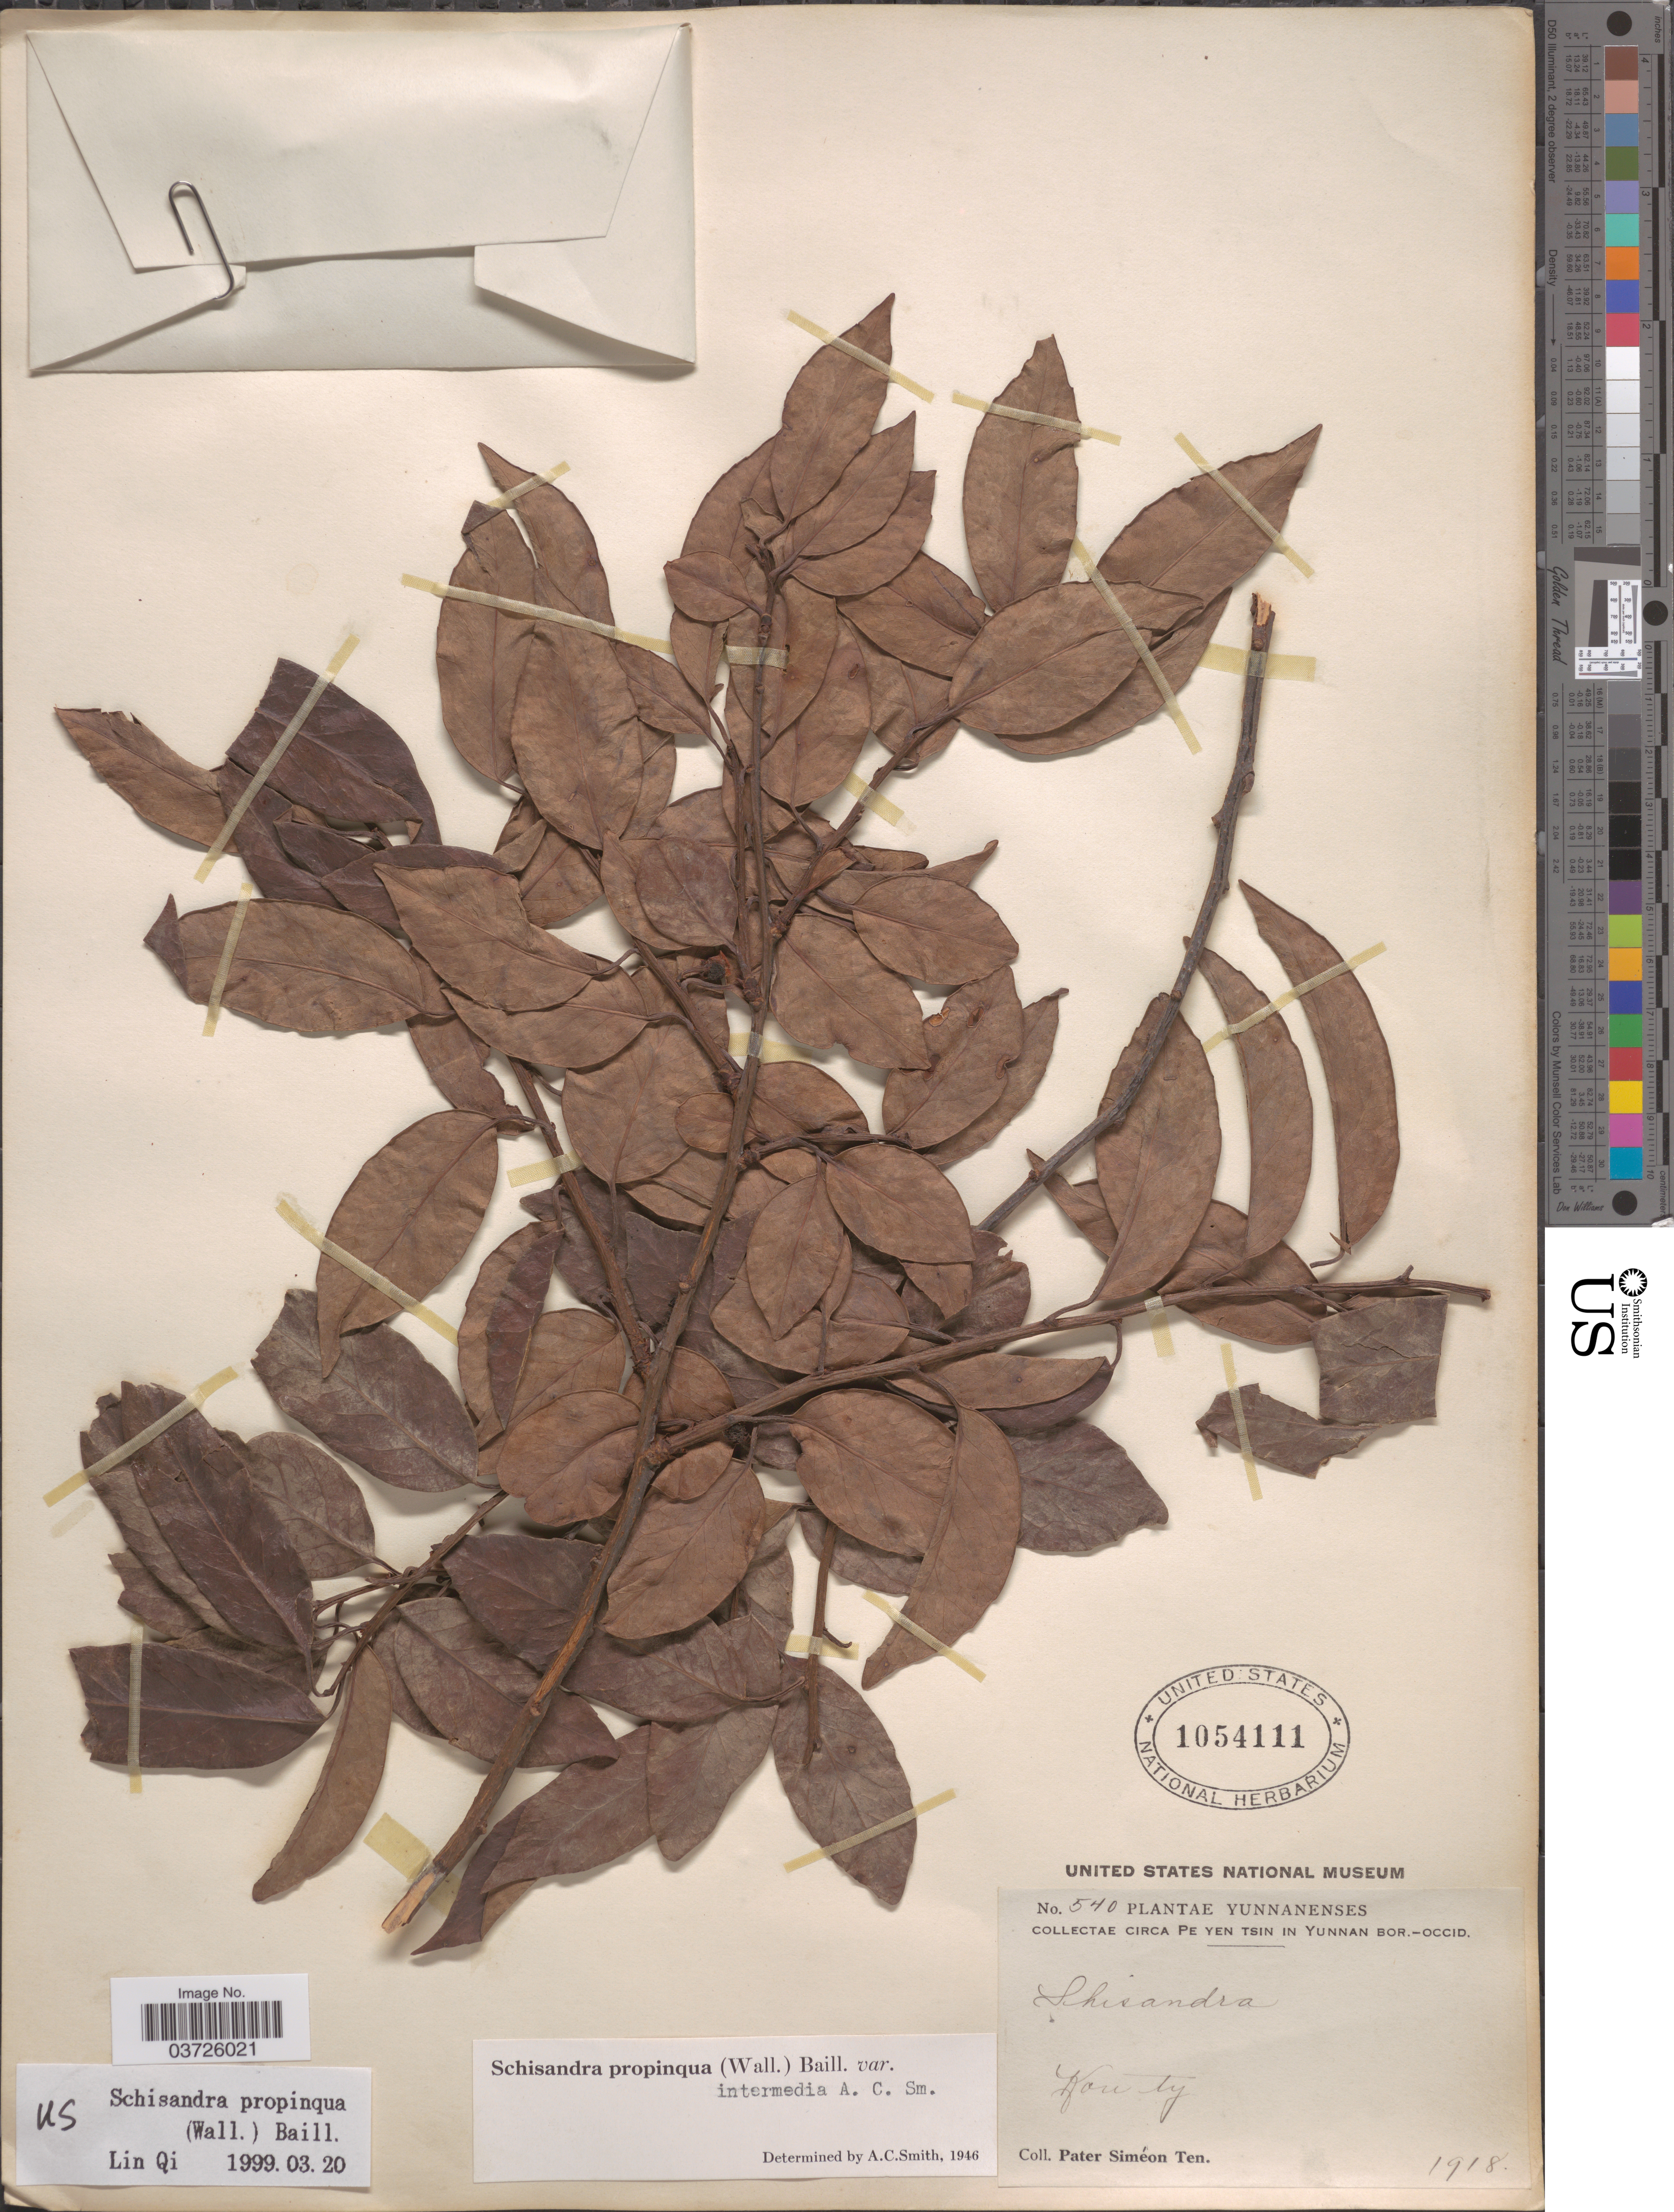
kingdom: Plantae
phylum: Tracheophyta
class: Magnoliopsida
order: Austrobaileyales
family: Schisandraceae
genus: Schisandra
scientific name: Schisandra propinqua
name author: (Wall.) Baill.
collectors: P. S. Ten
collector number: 540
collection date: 1918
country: China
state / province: Yunnan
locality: Circa Pe Yen Tsin in Yunnan Bor.-Occid. Kou Ty.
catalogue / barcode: US 1054111